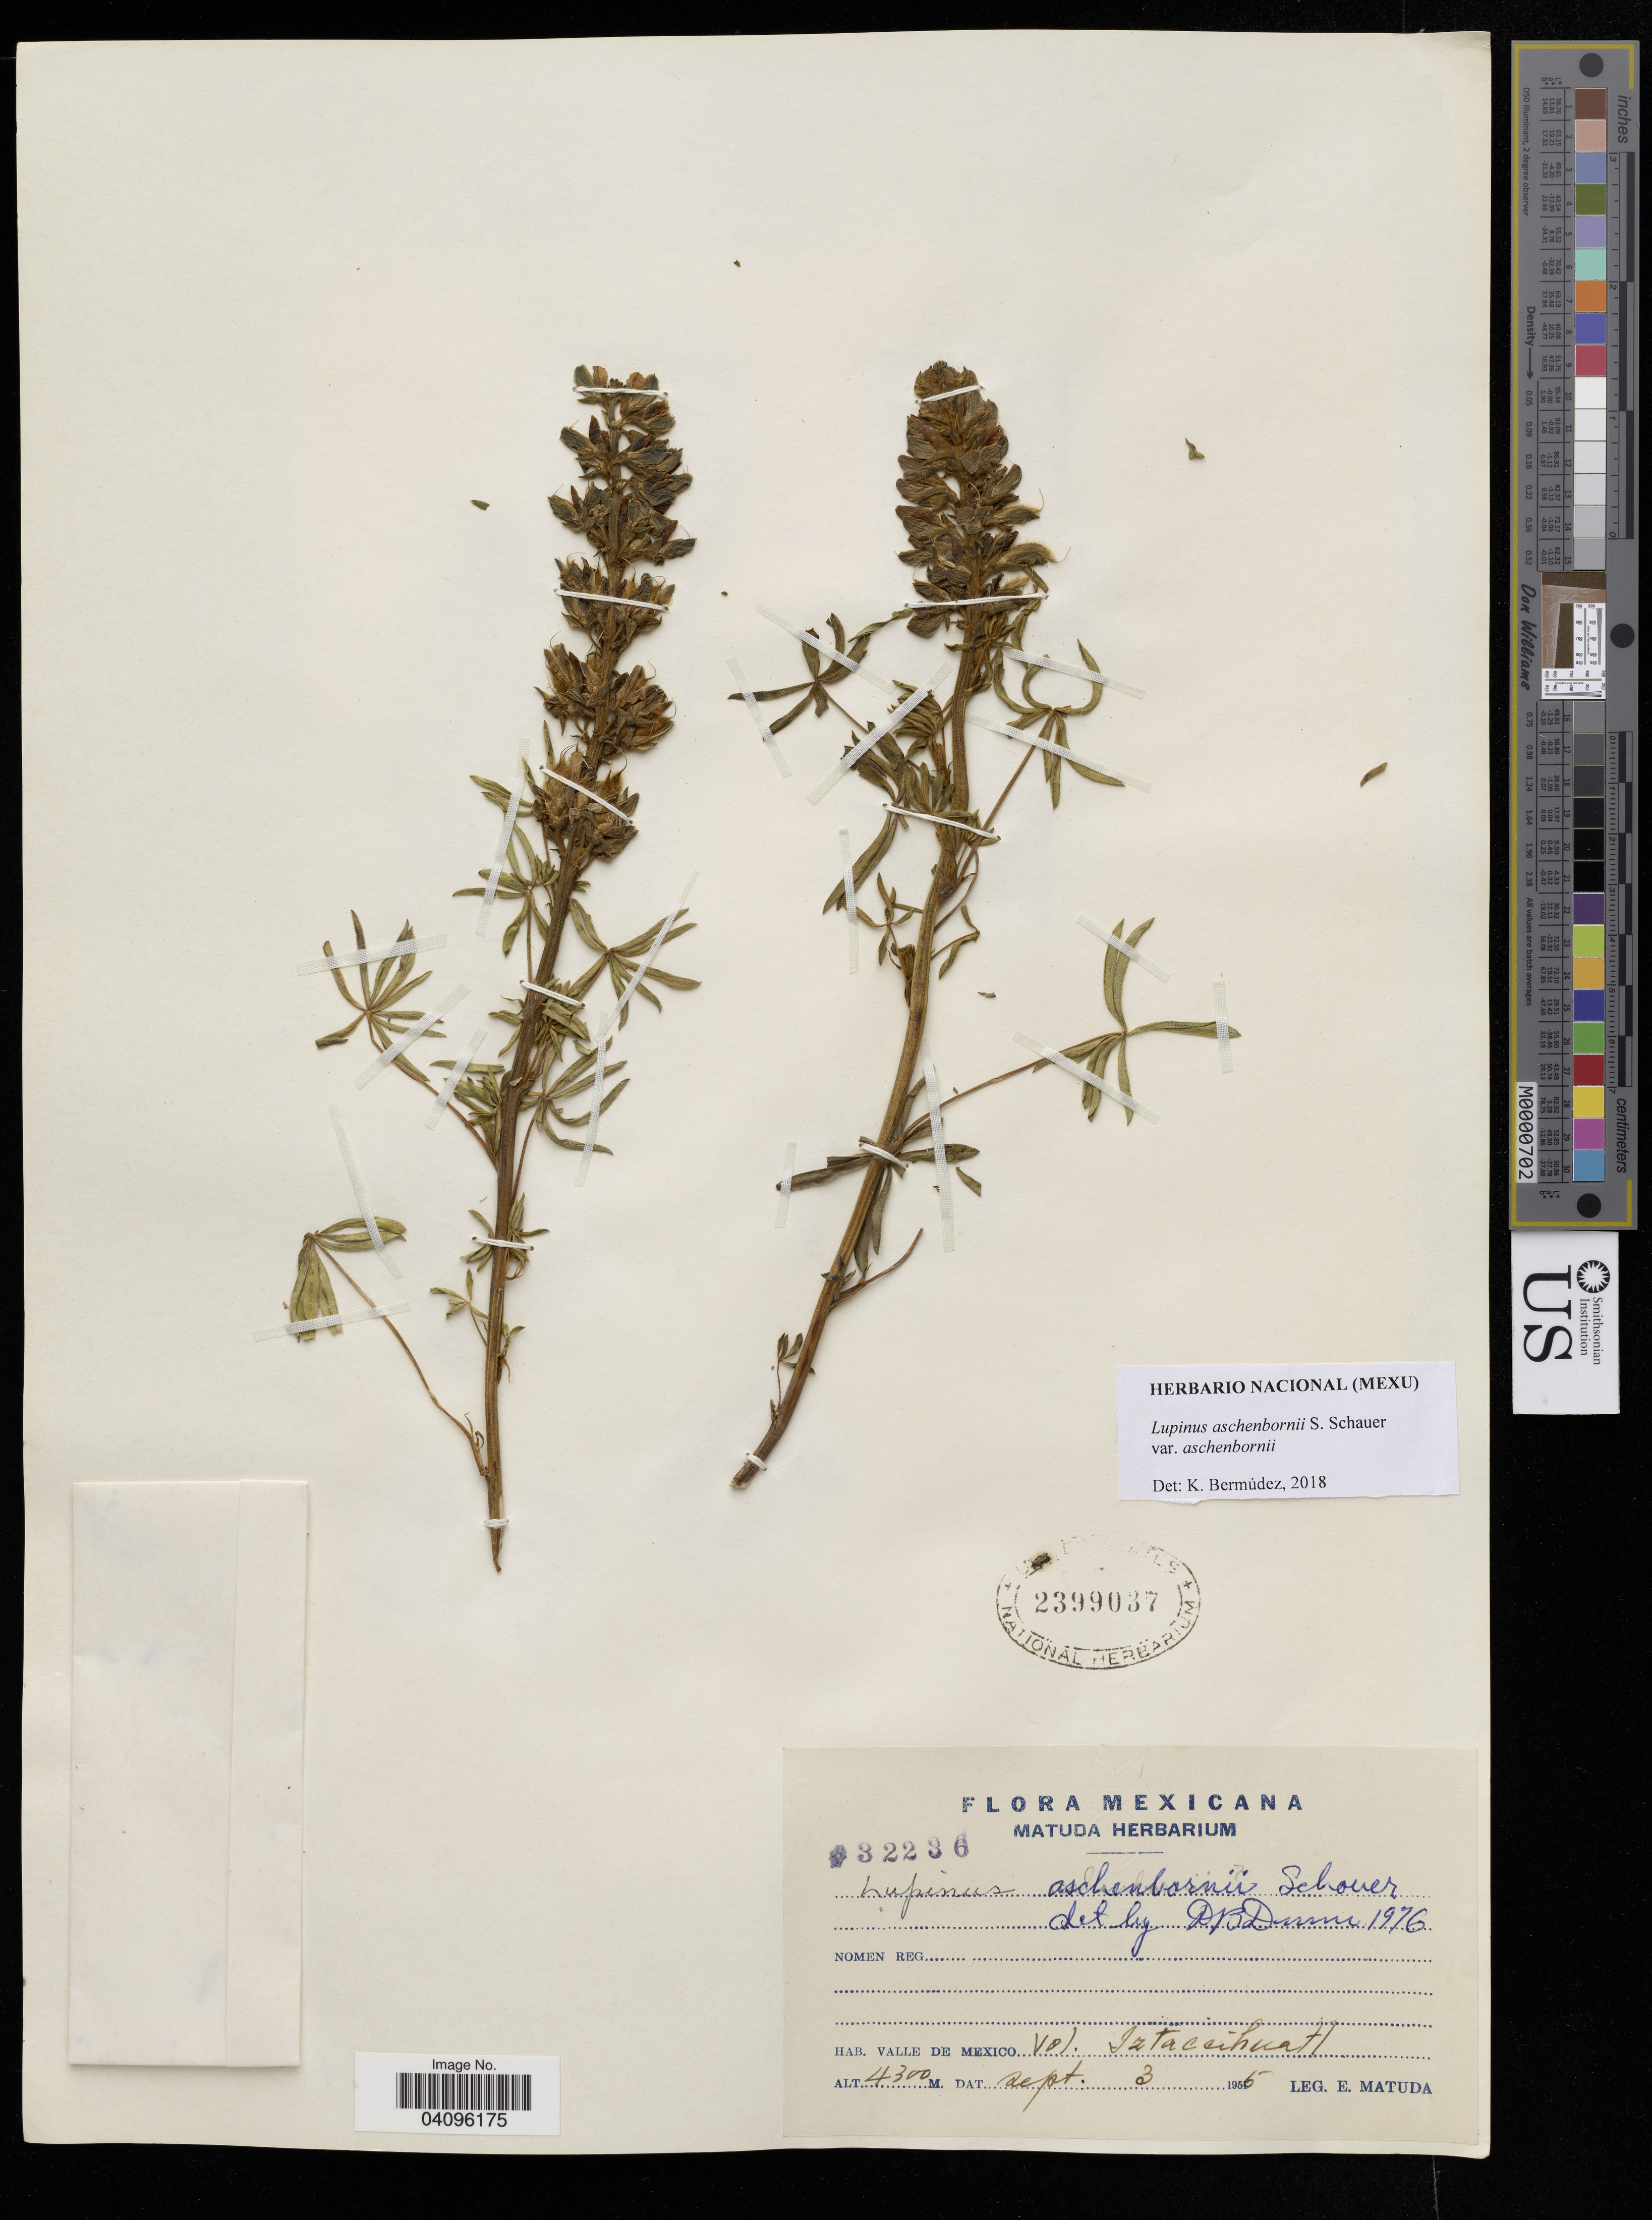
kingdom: Plantae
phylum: Tracheophyta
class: Magnoliopsida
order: Fabales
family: Fabaceae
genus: Lupinus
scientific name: Lupinus aschenbornii var. aschenbornii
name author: S. Schauer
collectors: E. Matuda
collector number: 32236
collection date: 1955-09-03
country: Mexico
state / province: México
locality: Vol. Iztaccihuatl.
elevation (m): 4300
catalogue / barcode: US 2399037